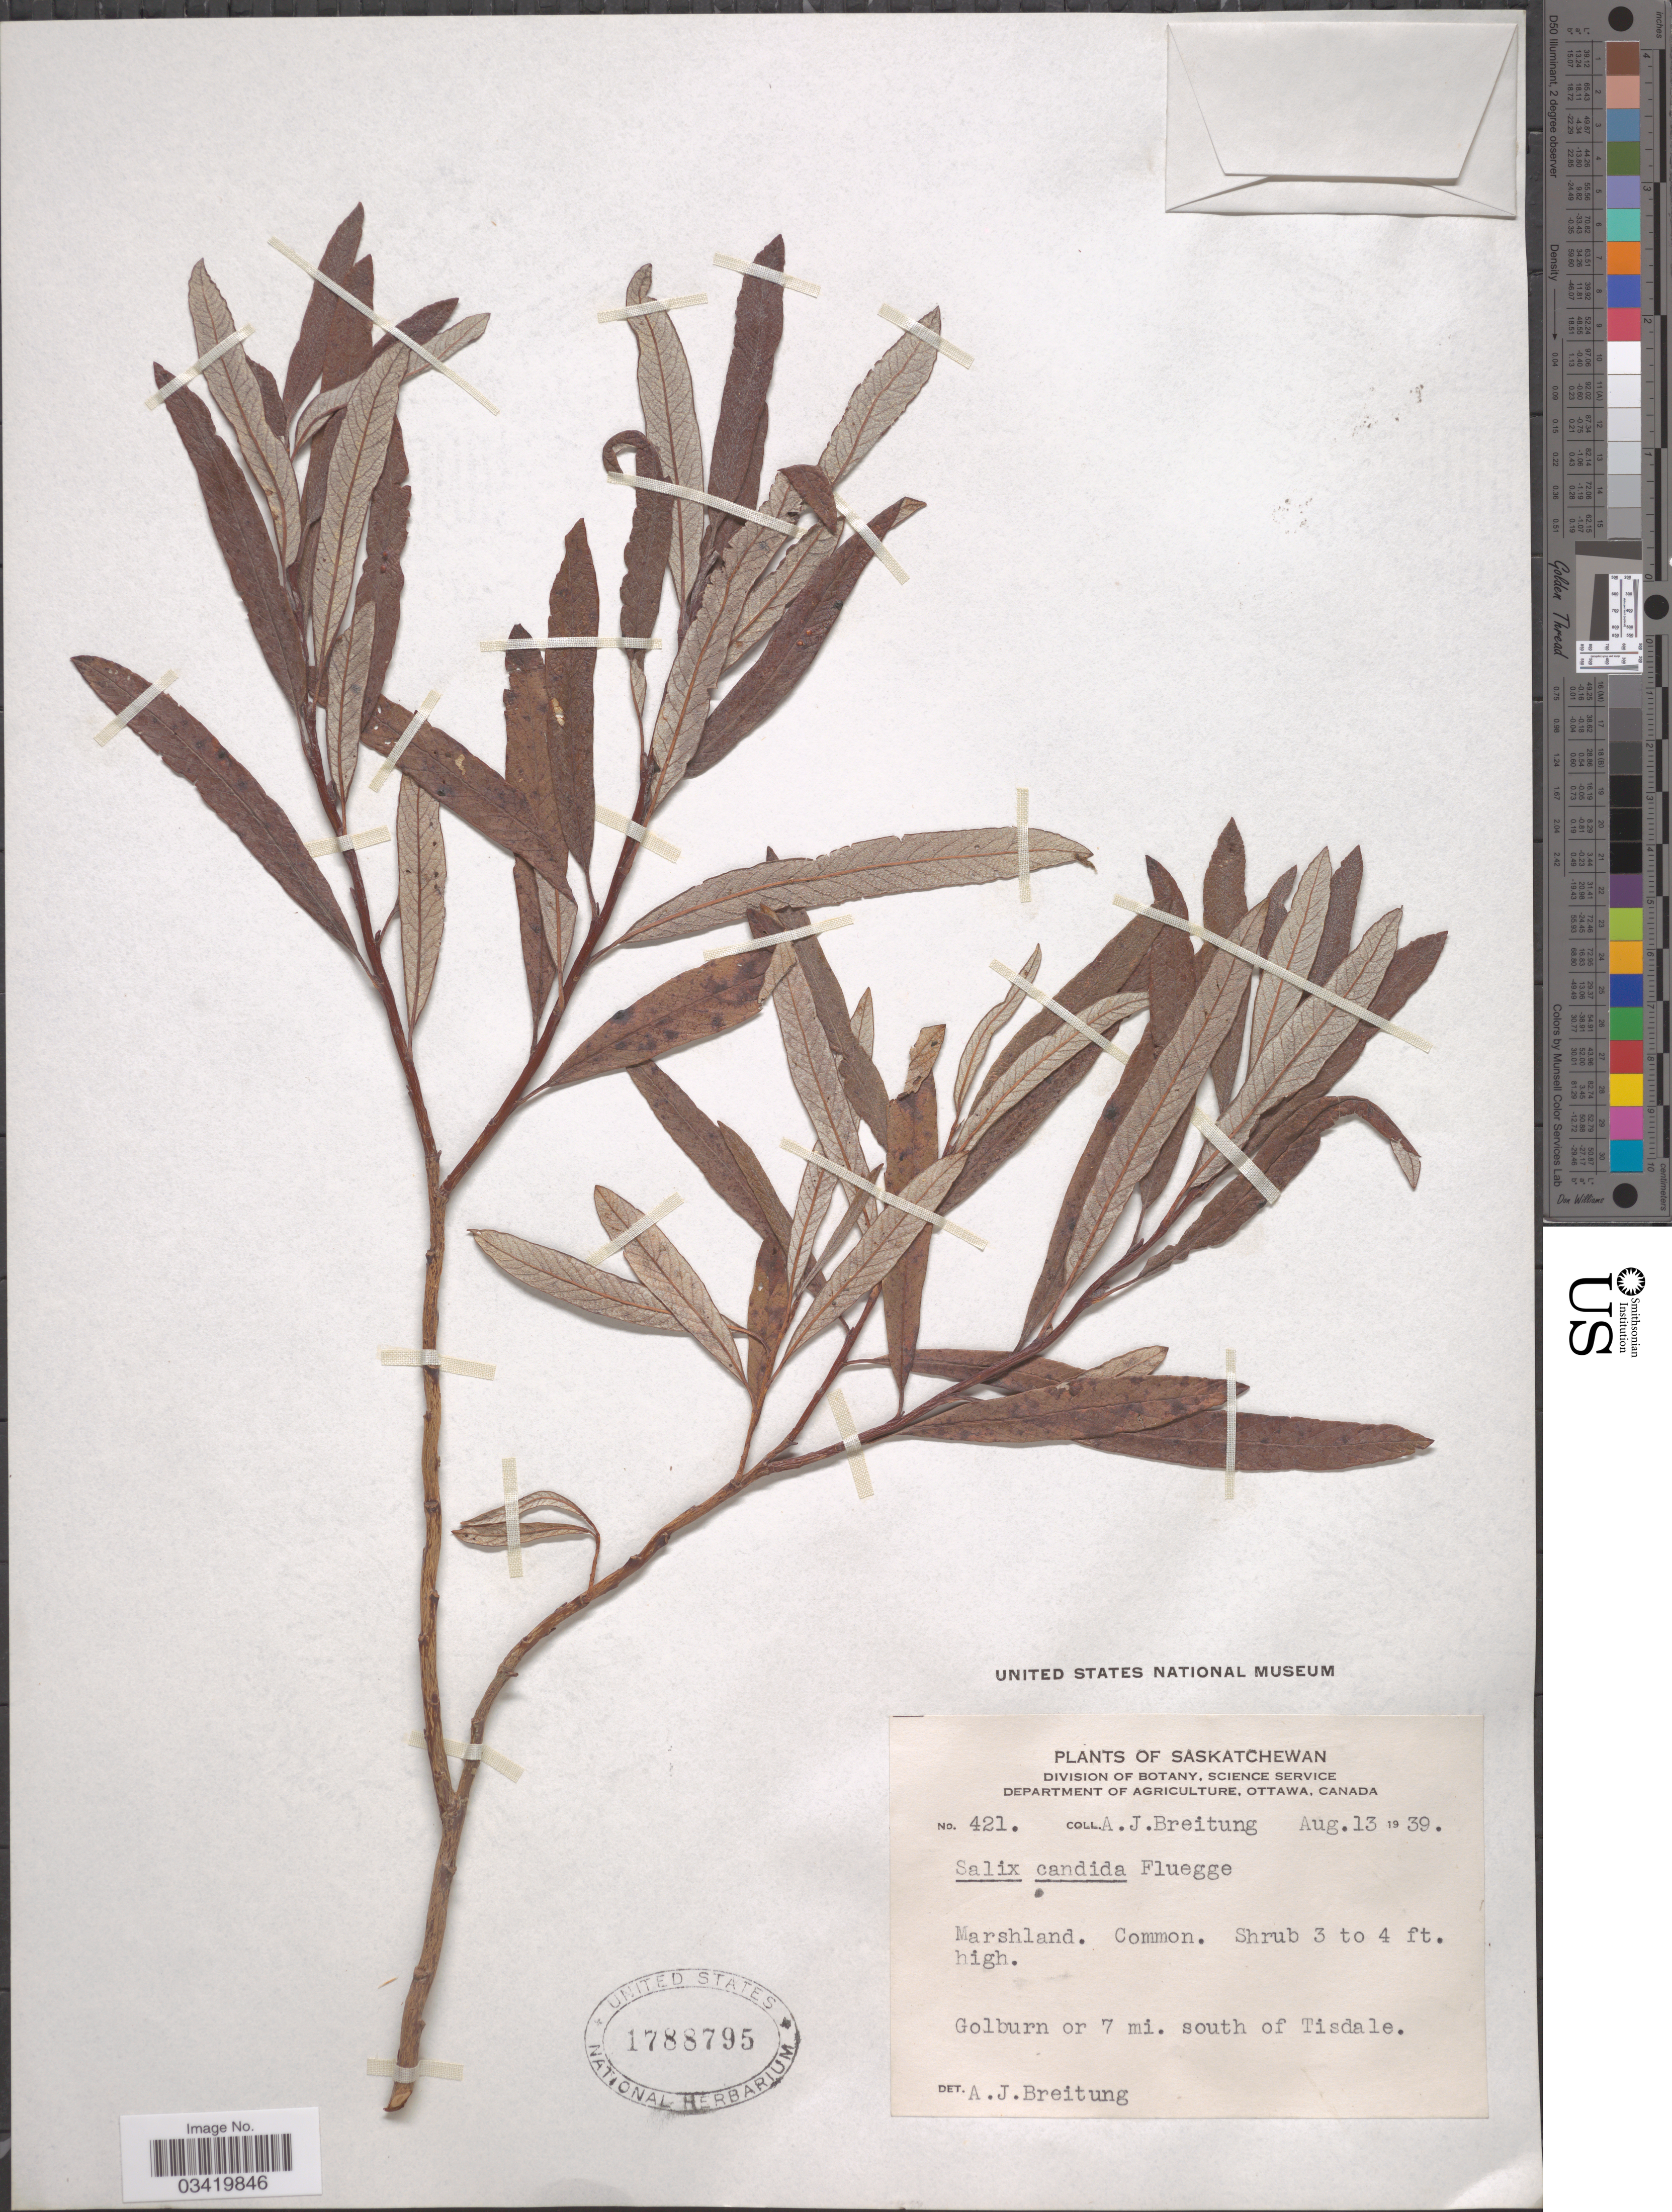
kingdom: Plantae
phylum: Tracheophyta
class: Magnoliopsida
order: Malpighiales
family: Salicaceae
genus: Salix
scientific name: Salix candida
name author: Flüggé ex Willd.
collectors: A. Breitung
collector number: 421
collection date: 1939-08-13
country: Canada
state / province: Saskatchewan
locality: Golburn or 7 mi. south of Tisdale.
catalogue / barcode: US 1788795